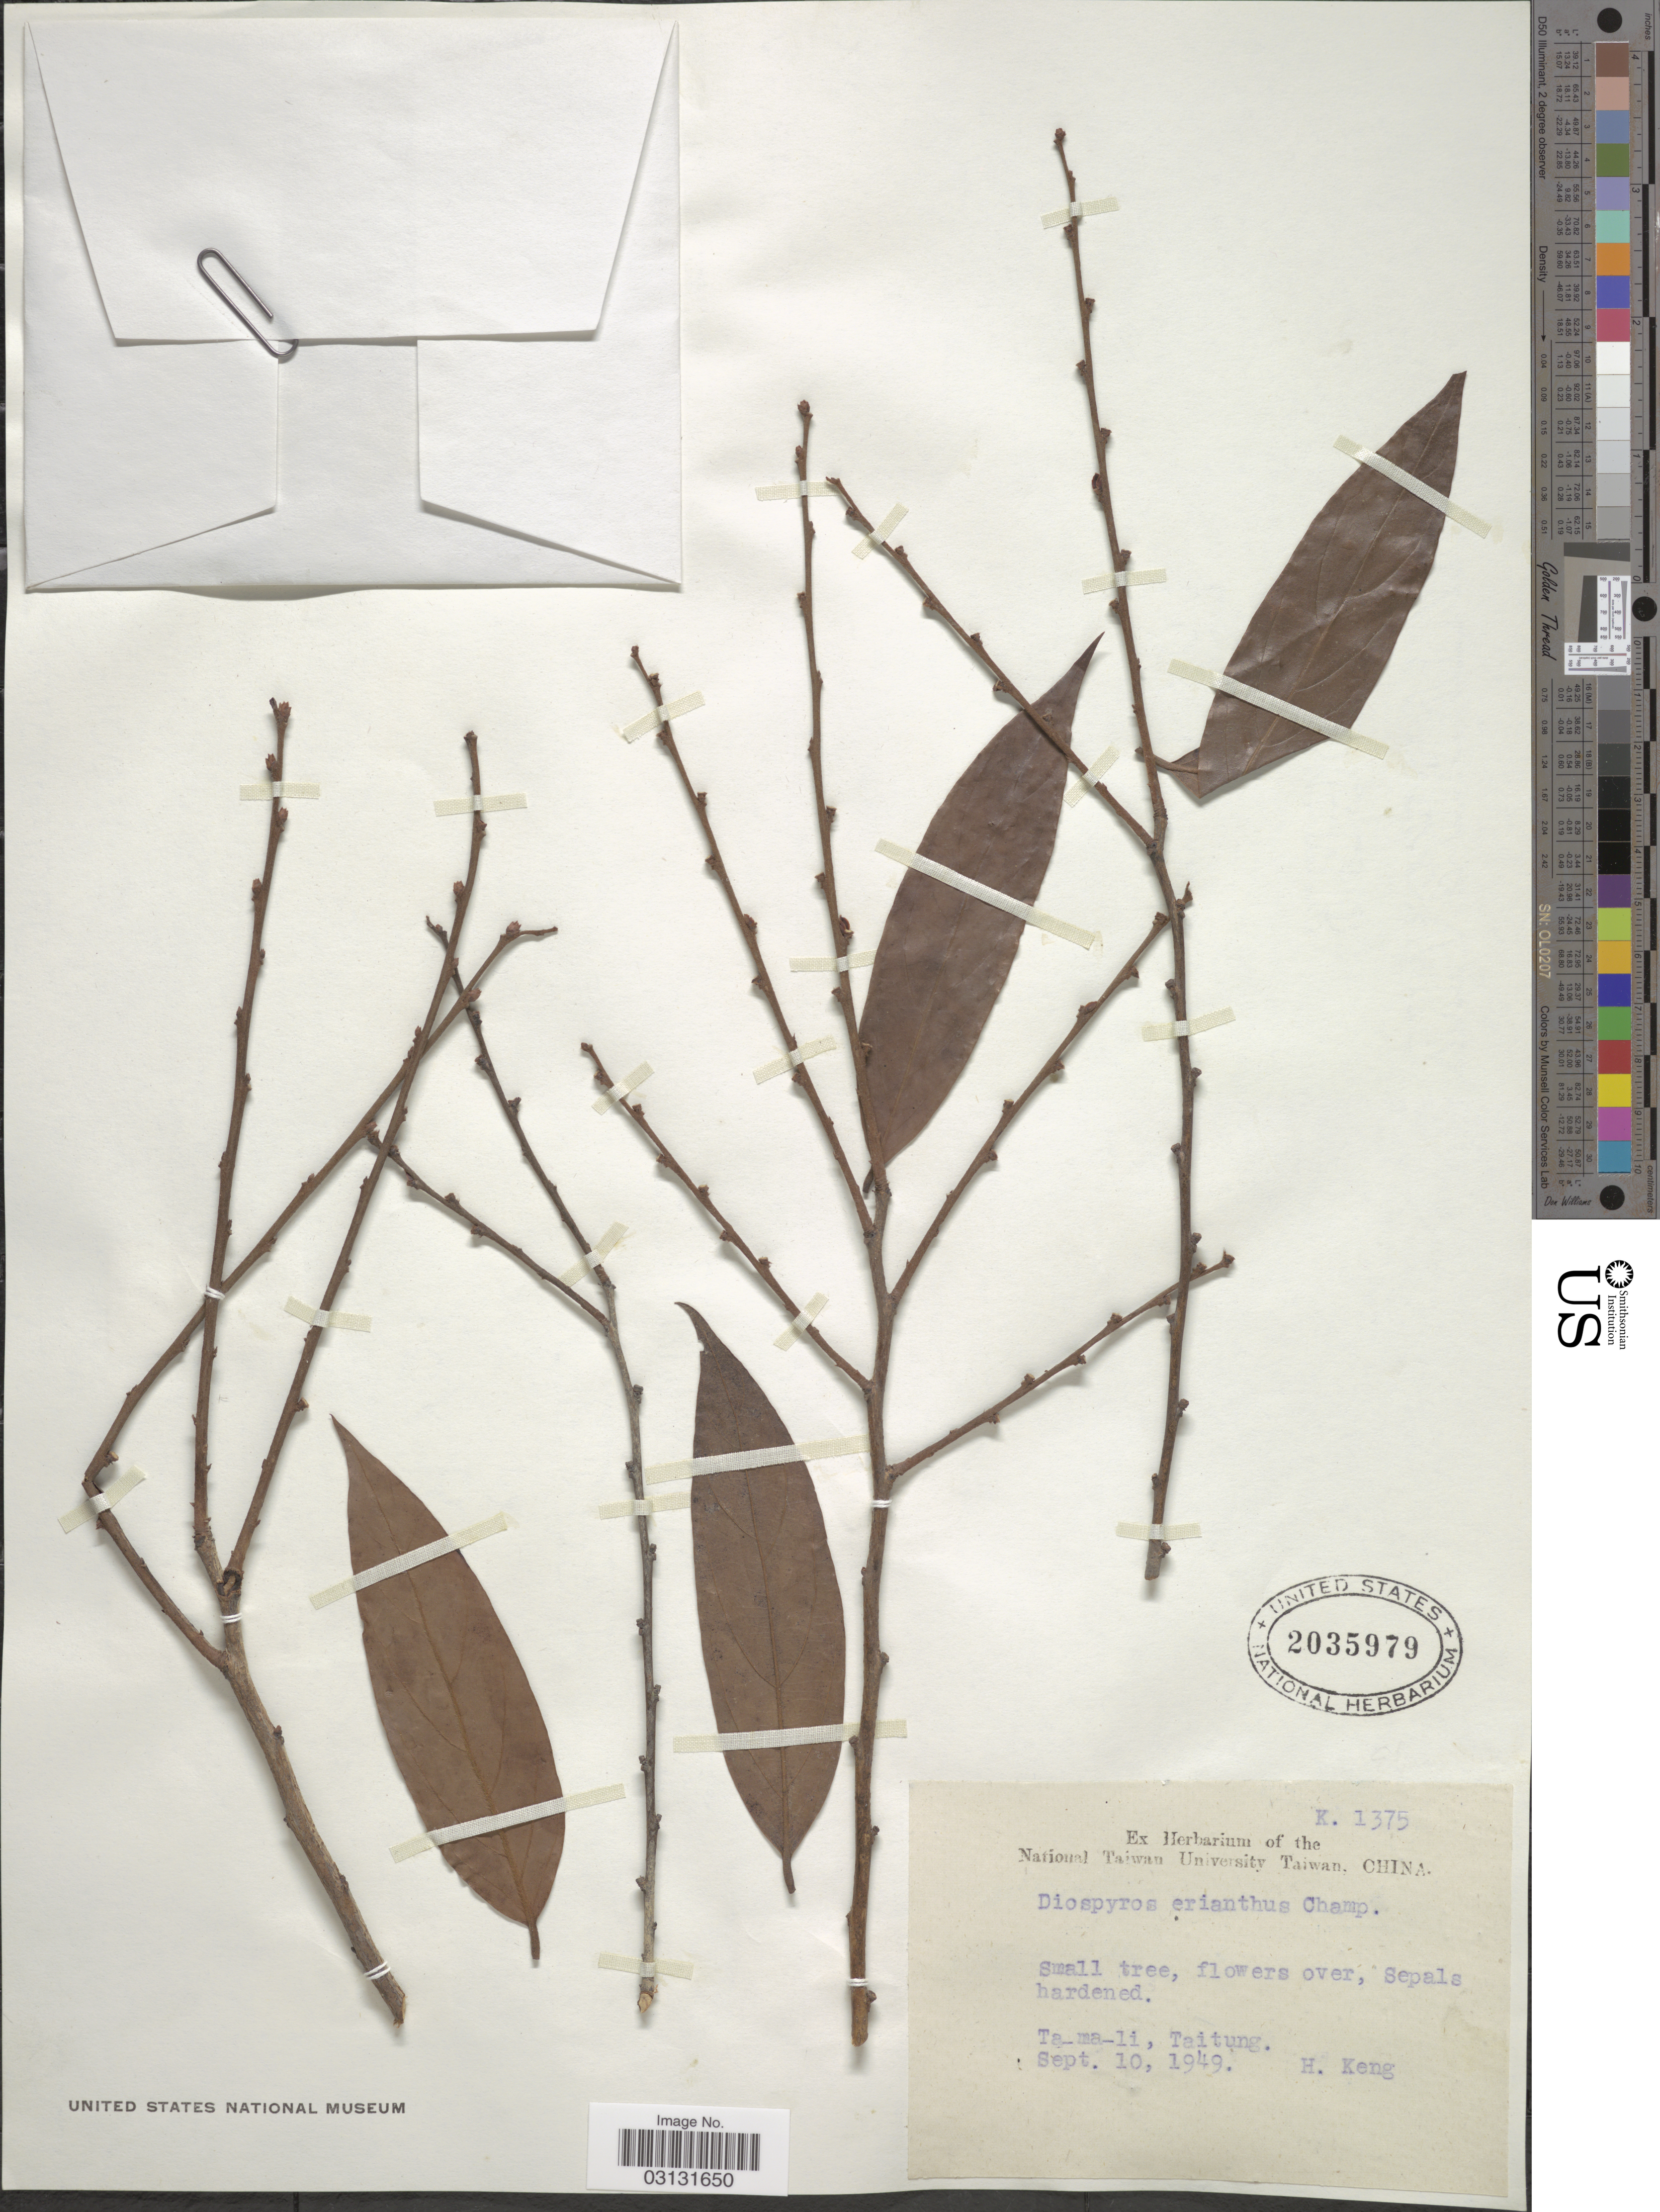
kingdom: Plantae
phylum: Tracheophyta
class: Magnoliopsida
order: Ericales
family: Ebenaceae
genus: Diospyros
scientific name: Diospyros eriantha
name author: Champ. ex Benth.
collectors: H. Keng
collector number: K.1375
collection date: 1949-09-10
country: Taiwan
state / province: Taitung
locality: Ta-ma-li, Taitung.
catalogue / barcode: US 2035979